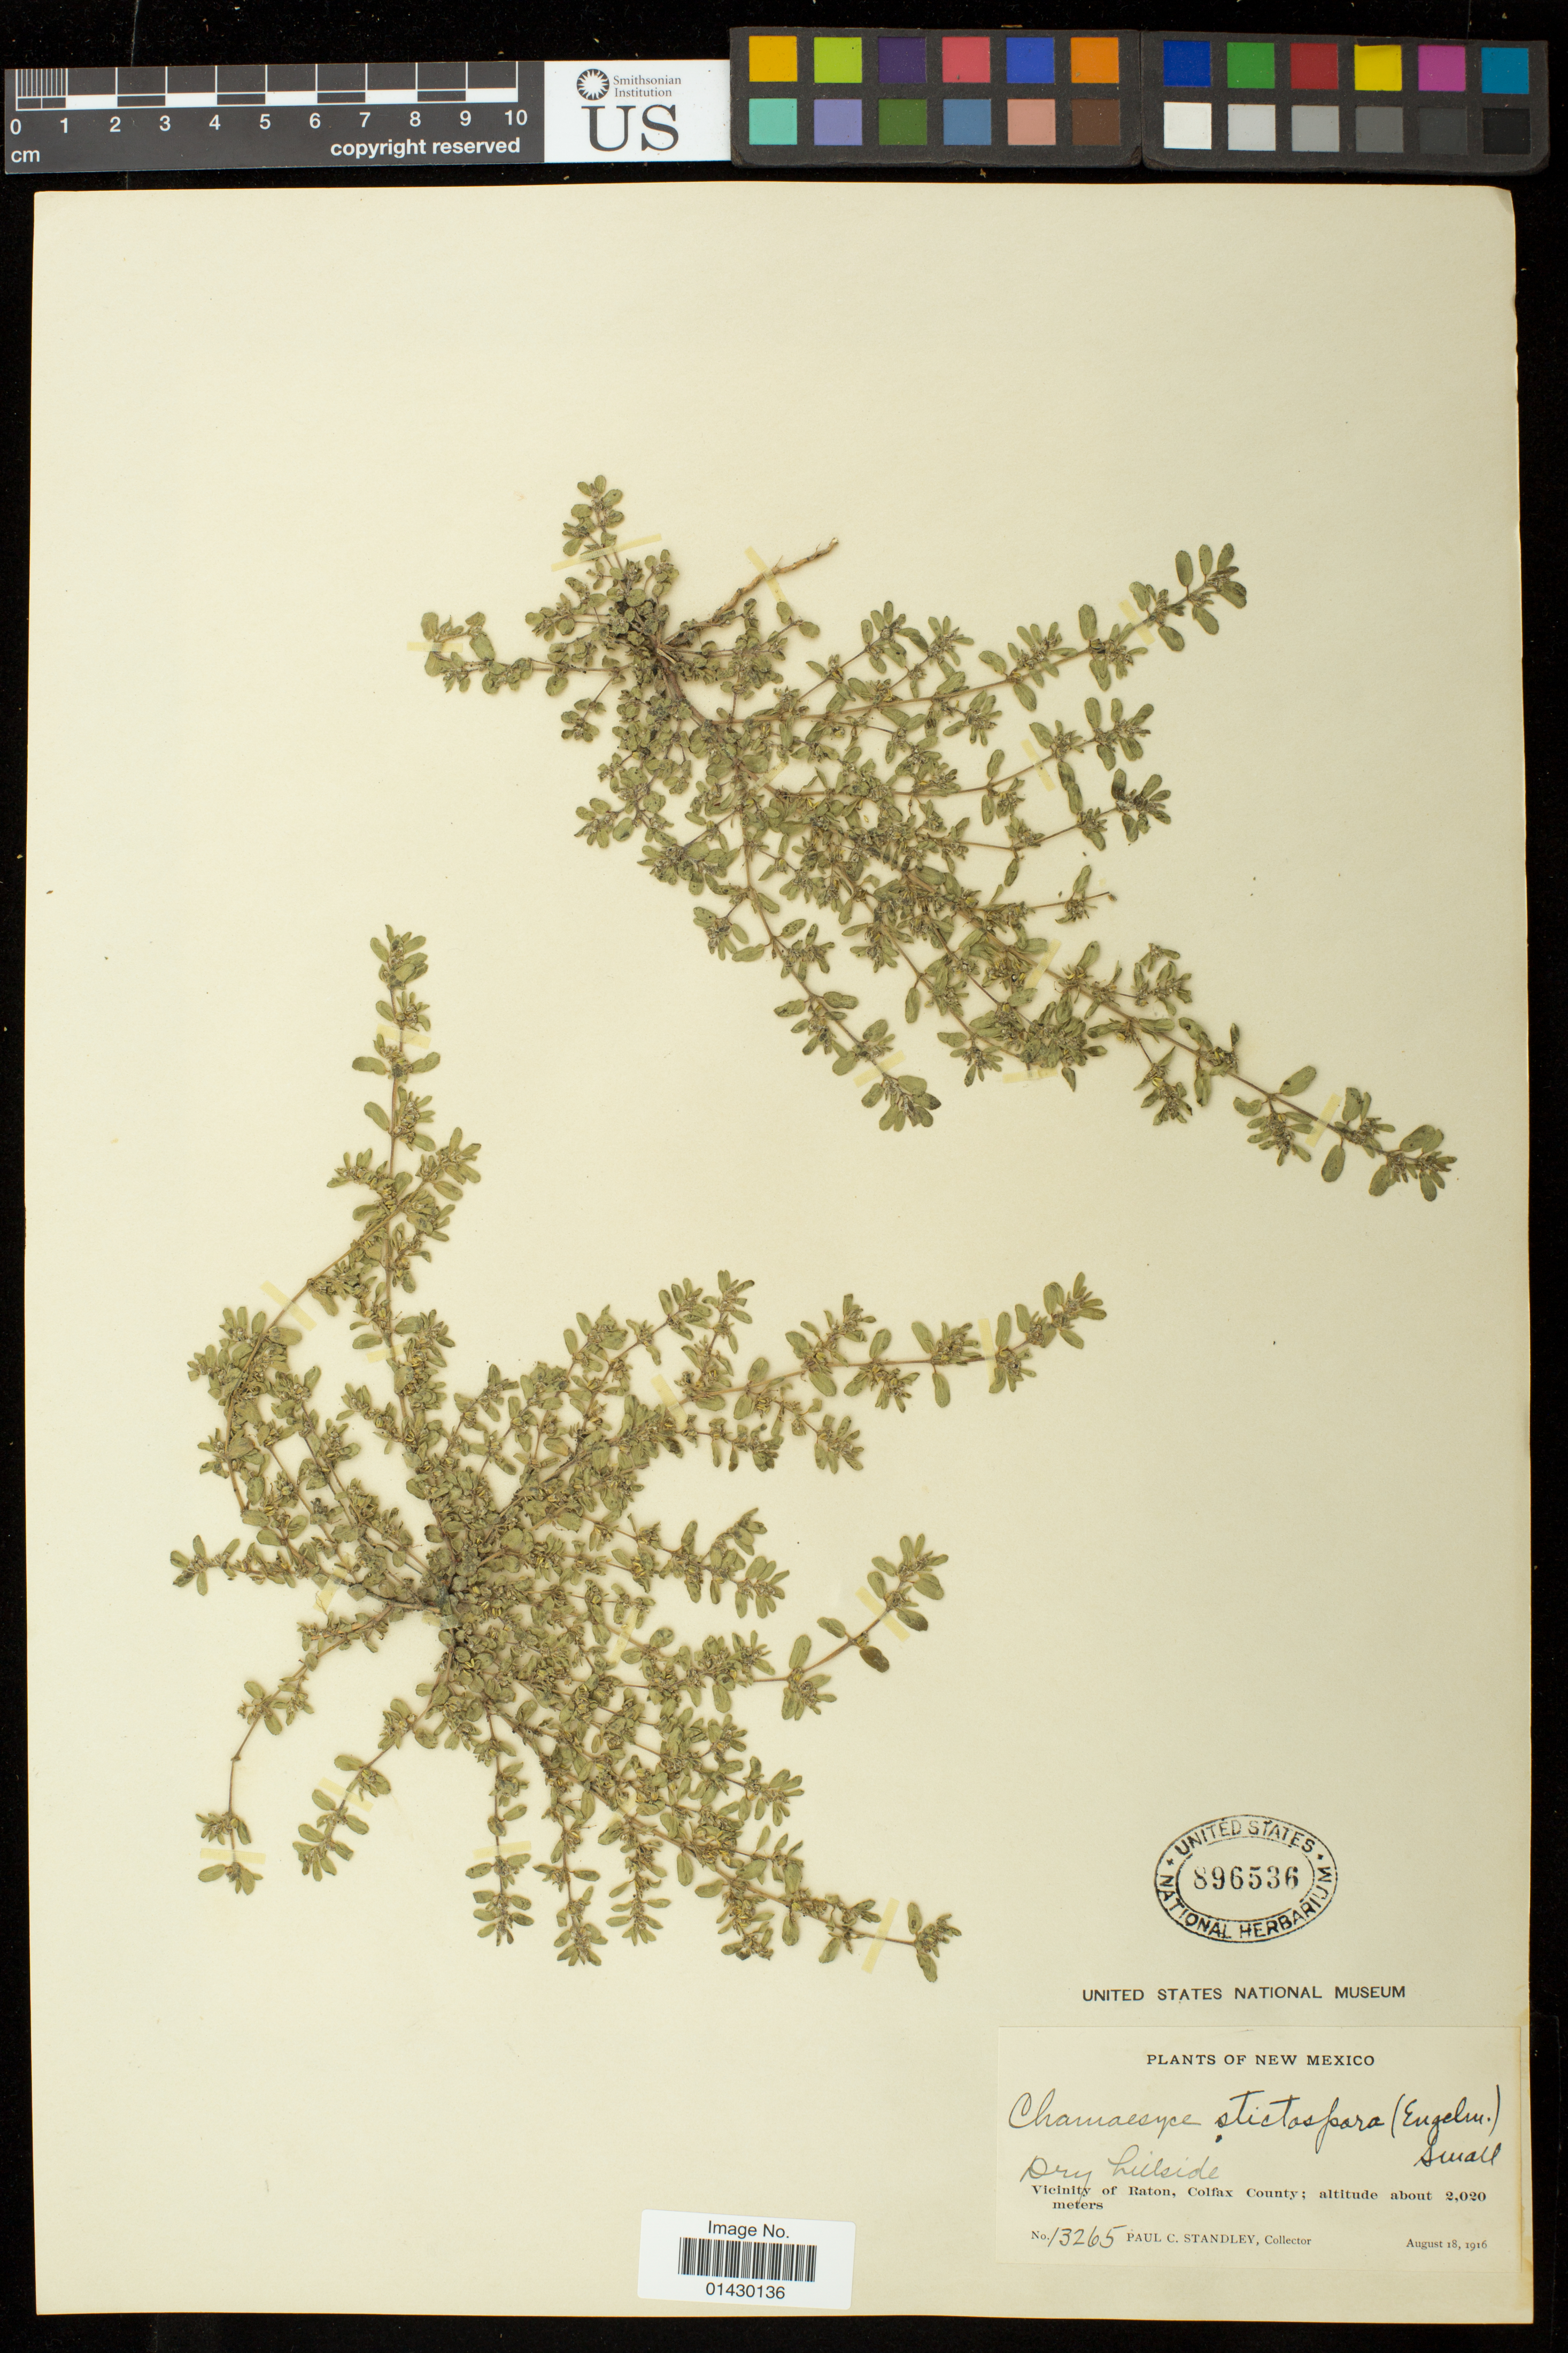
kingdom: Plantae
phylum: Tracheophyta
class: Magnoliopsida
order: Malpighiales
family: Euphorbiaceae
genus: Euphorbia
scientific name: Euphorbia stictospora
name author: Engelm.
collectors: P. C. Standley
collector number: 13265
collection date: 1916-08-18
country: United States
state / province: New Mexico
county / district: Colfax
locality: Vicinity of Raton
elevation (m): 2020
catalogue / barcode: US 896536